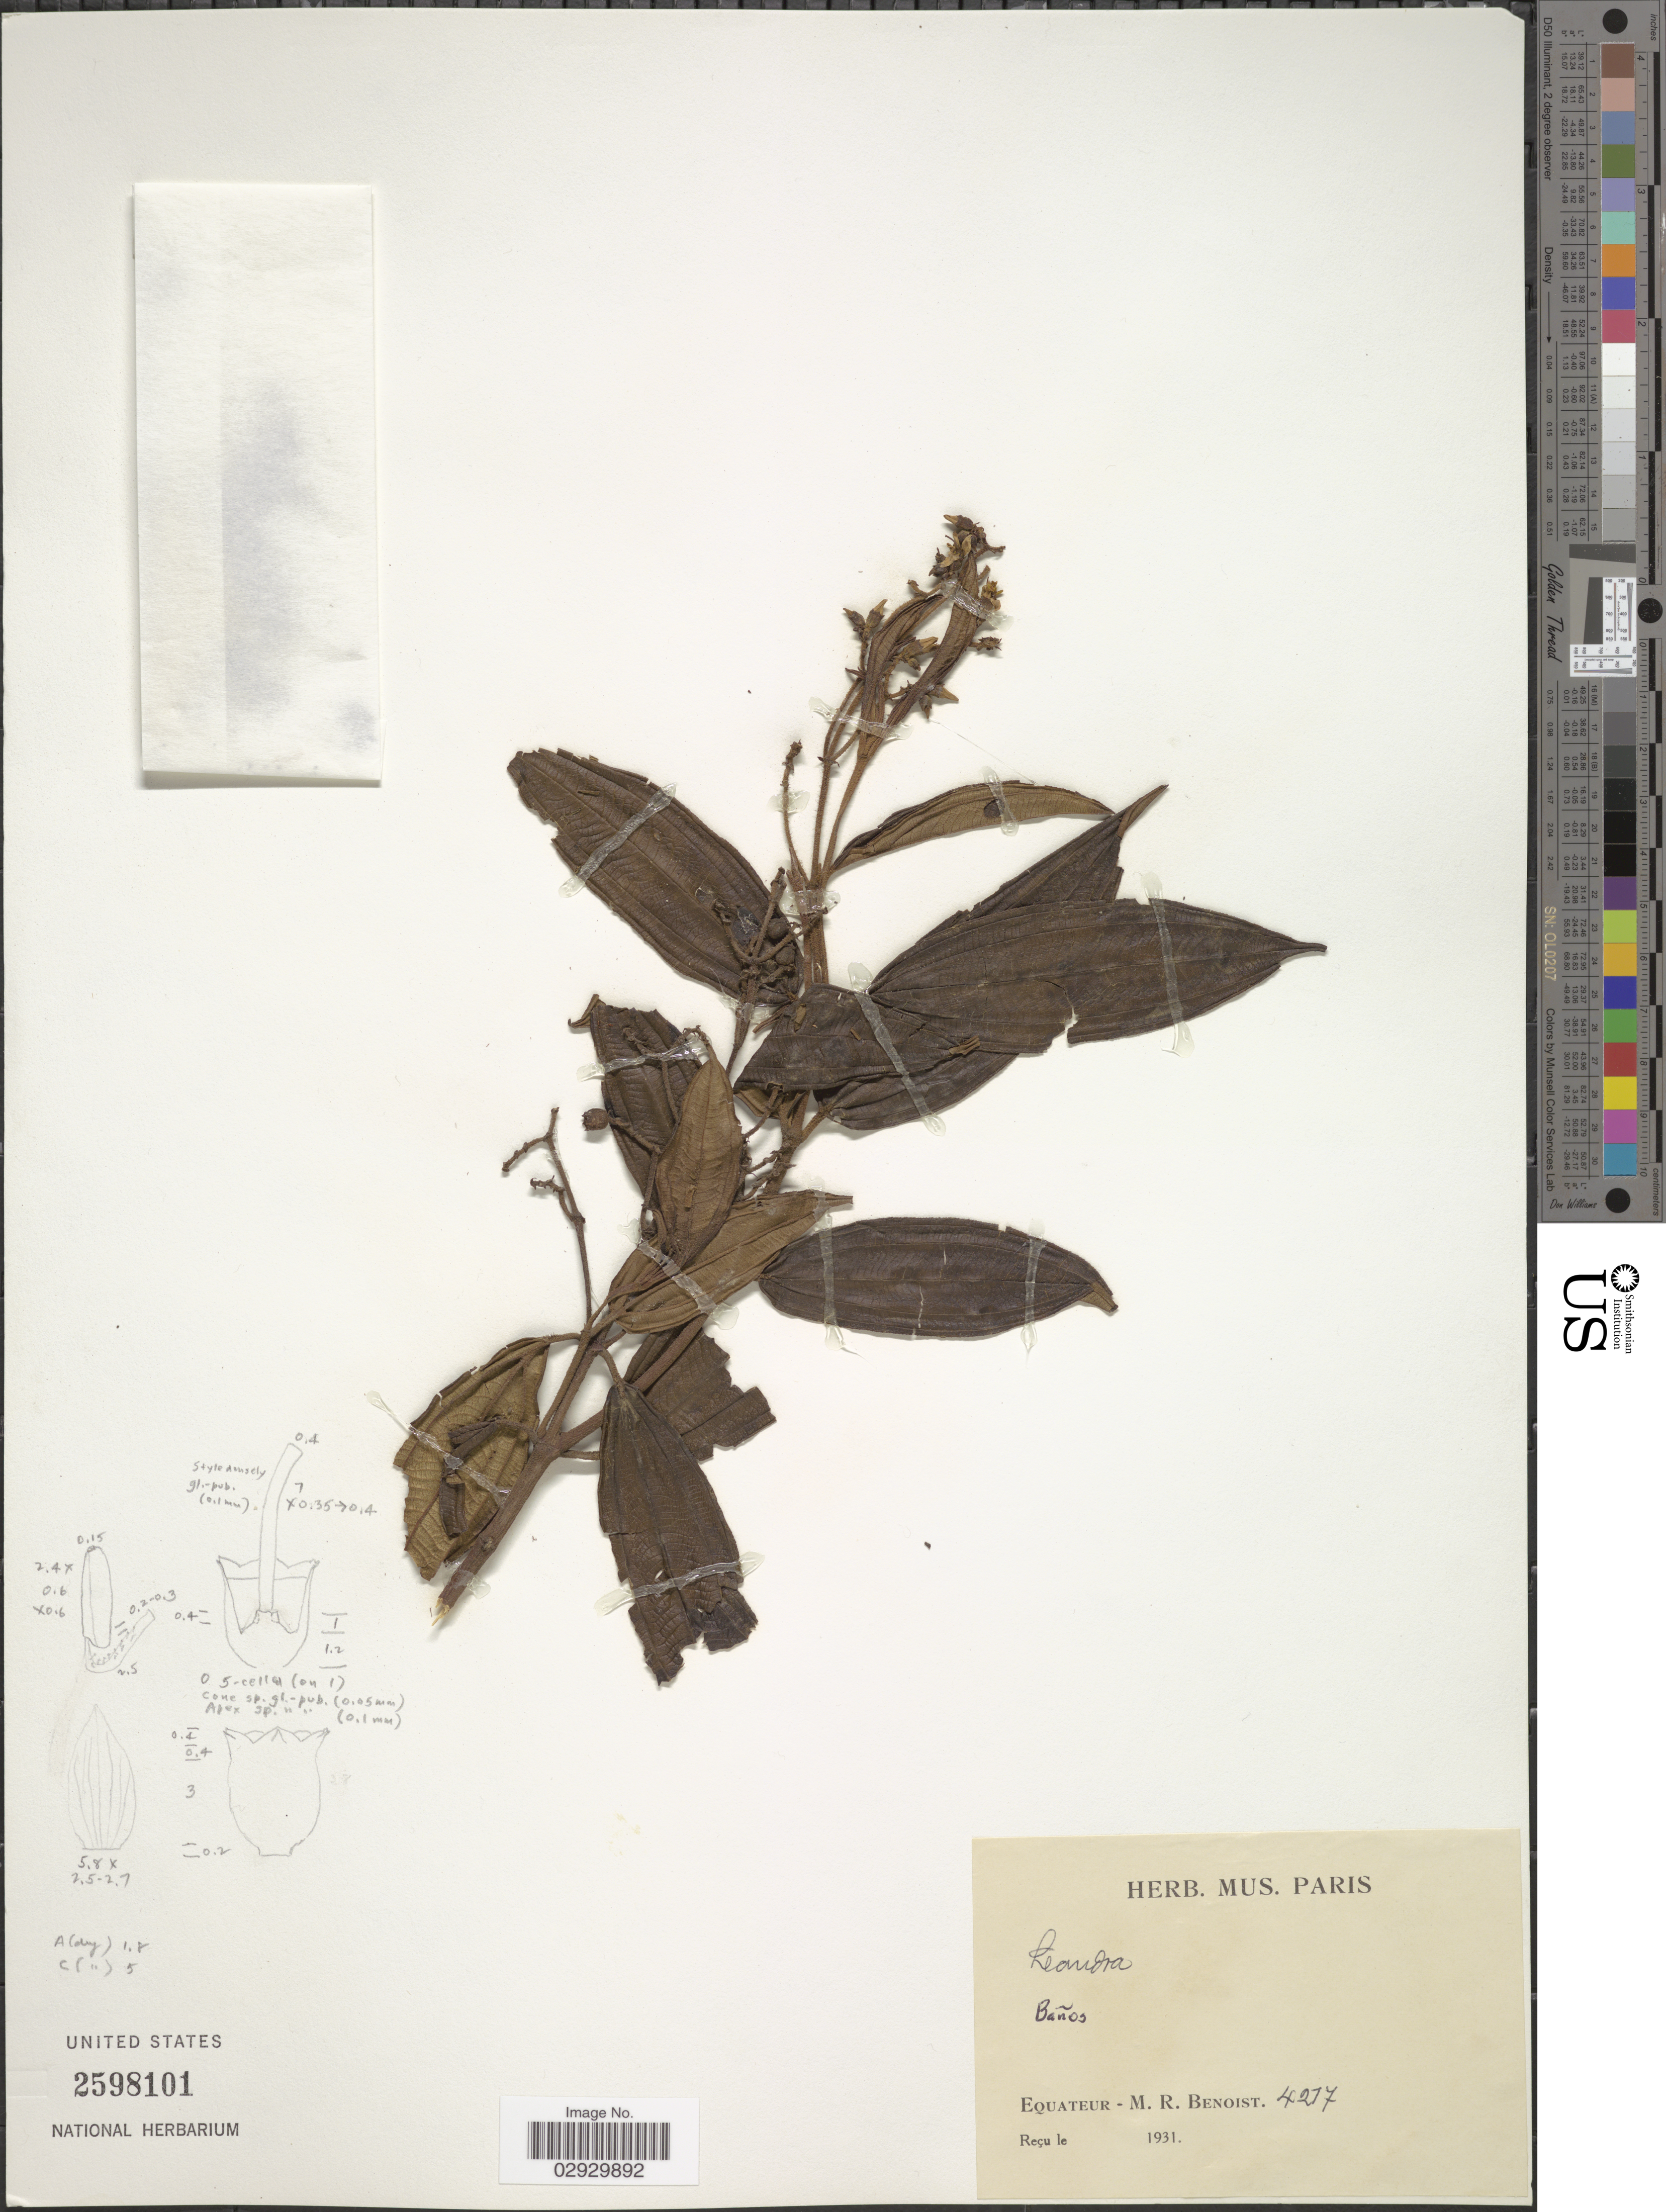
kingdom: Plantae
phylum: Tracheophyta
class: Magnoliopsida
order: Myrtales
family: Melastomataceae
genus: Leandra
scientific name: Leandra nervosa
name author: (Naudin) Cogn.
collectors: M. Benoist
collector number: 4217*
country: Ecuador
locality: Baños, Eqauteur.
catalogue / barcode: US 2598101